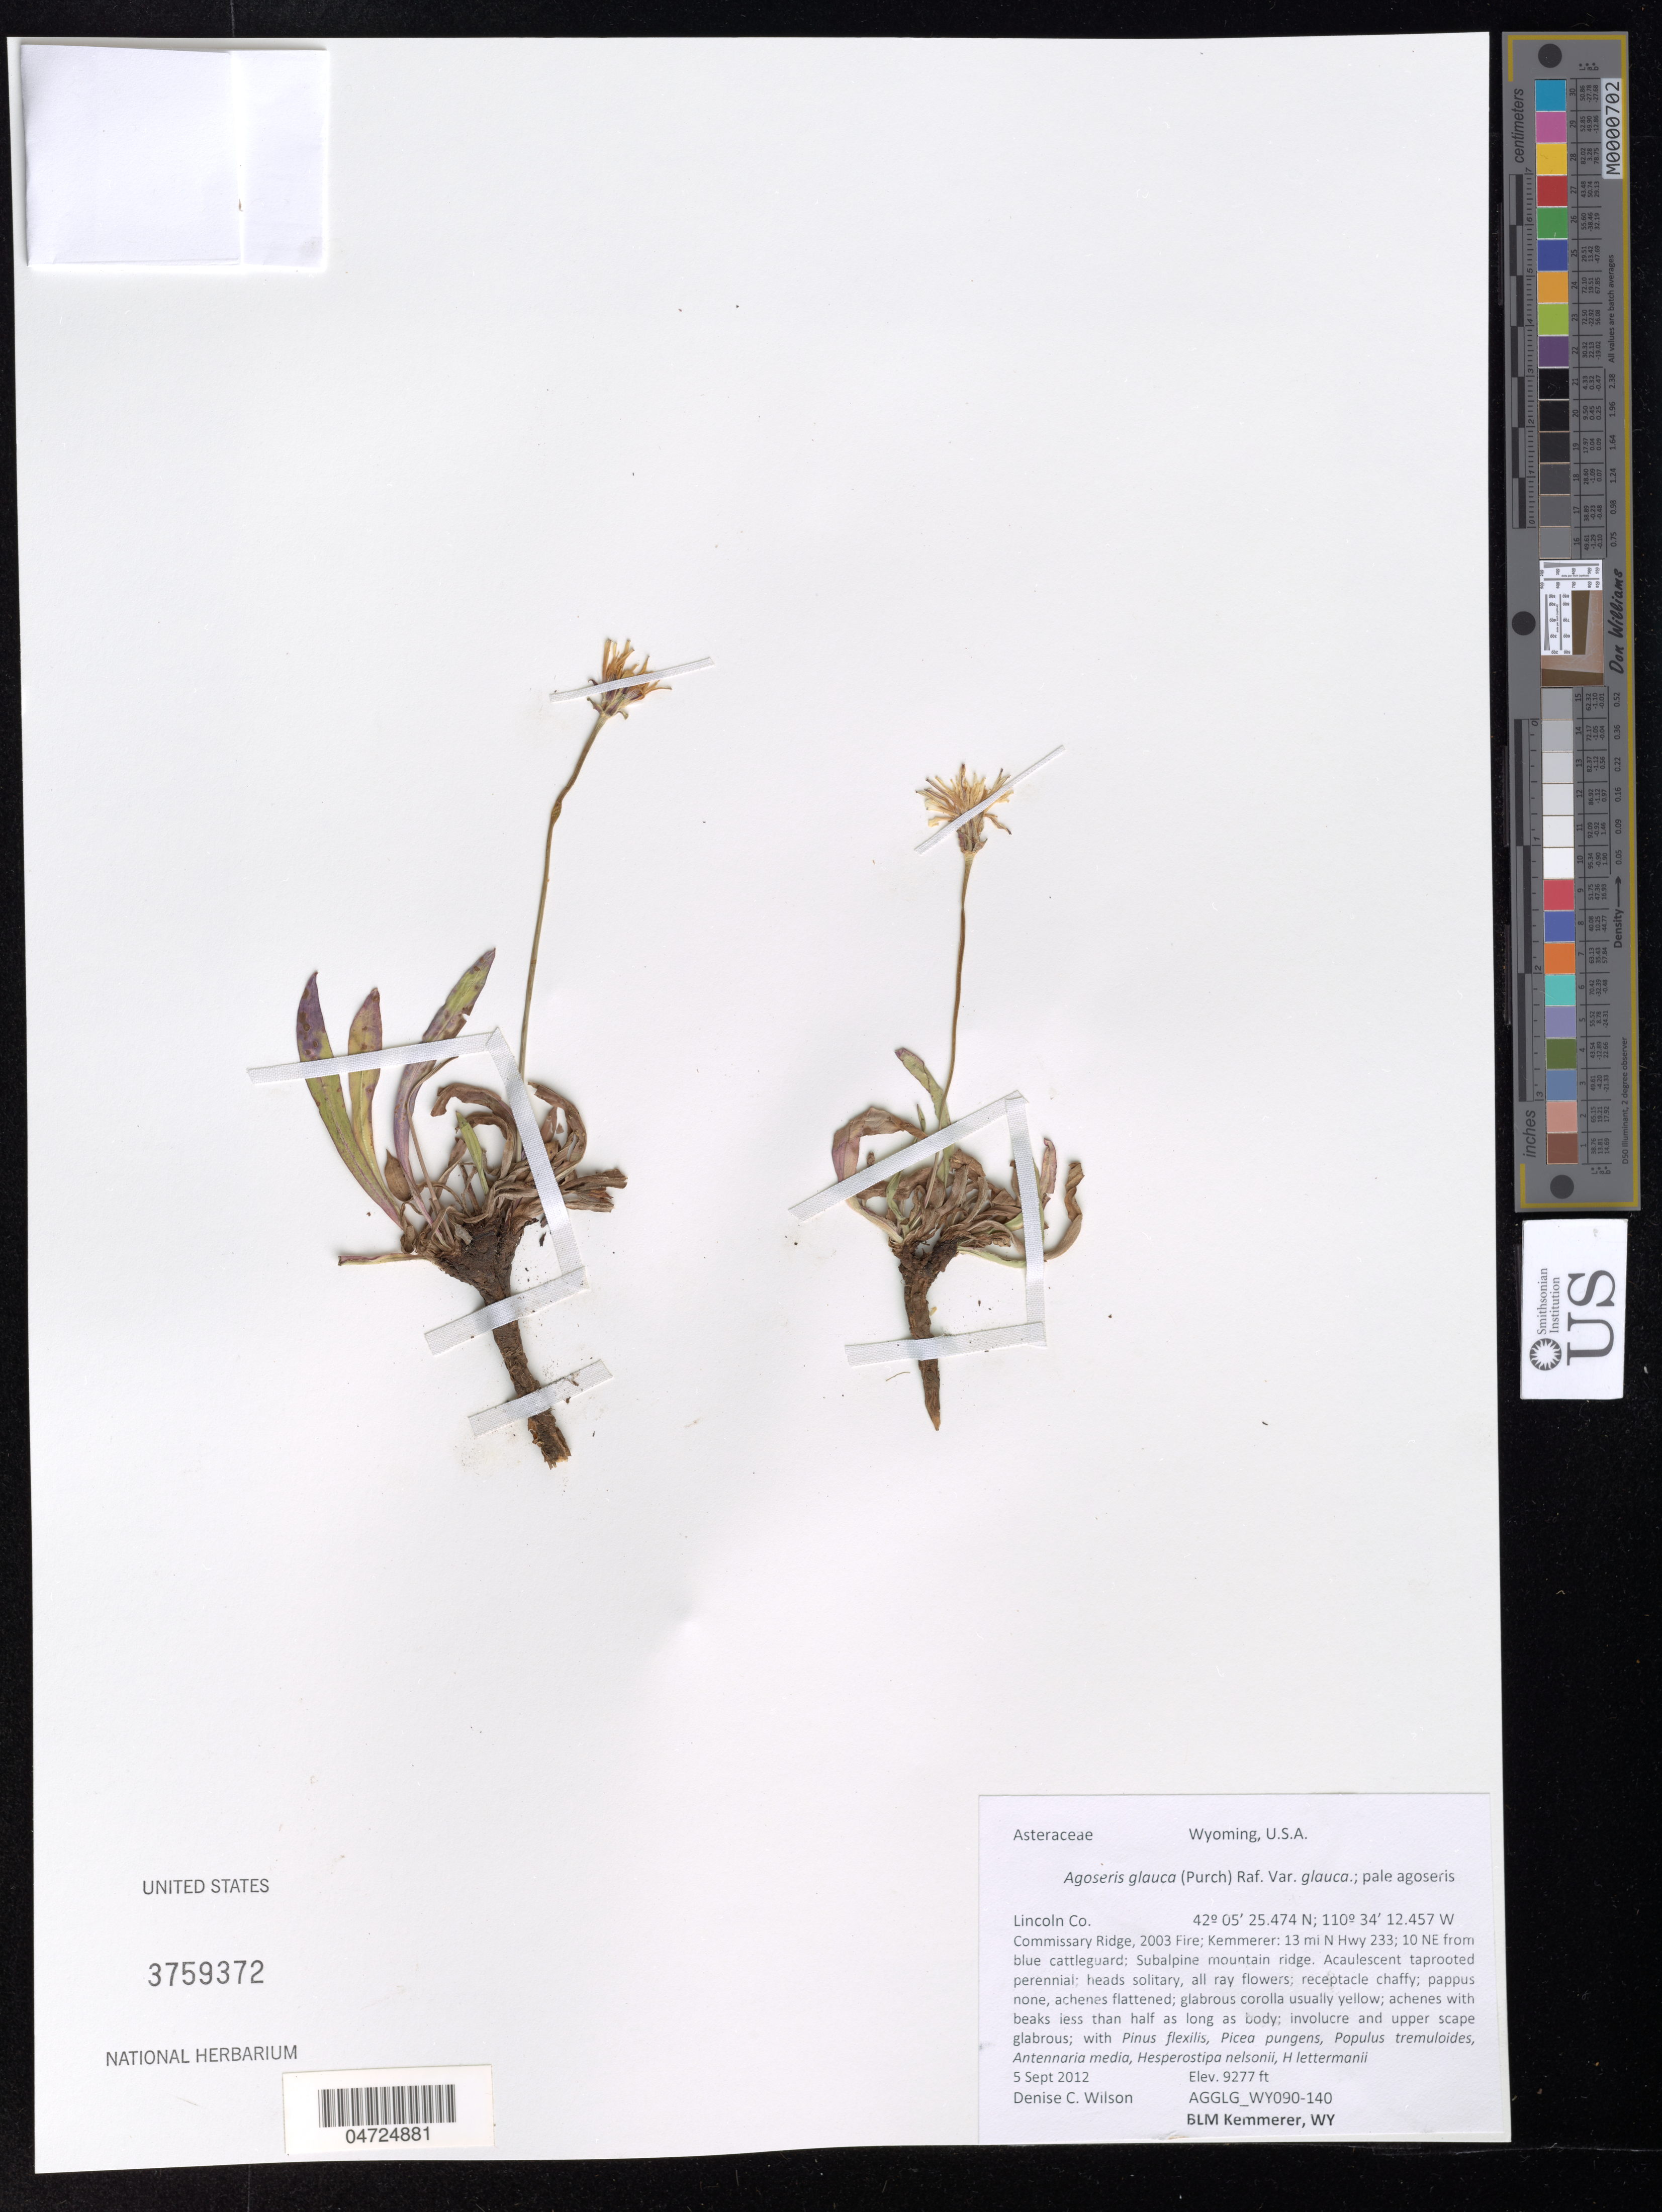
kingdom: Plantae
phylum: Tracheophyta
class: Magnoliopsida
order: Asterales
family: Asteraceae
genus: Agoseris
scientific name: Agoseris glauca var. glauca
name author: (Pursh) Raf.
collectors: D. Wilson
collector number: AGGLG_WY090-140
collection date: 2012-09-05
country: United States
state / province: Wyoming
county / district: Lincoln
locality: Lincoln Co. Commissary Ridge, 2003 Fire; Kemmerer: 13 mi N Hwy 233; 10 NE from blue cattleguard.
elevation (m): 2828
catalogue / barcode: US 3759372